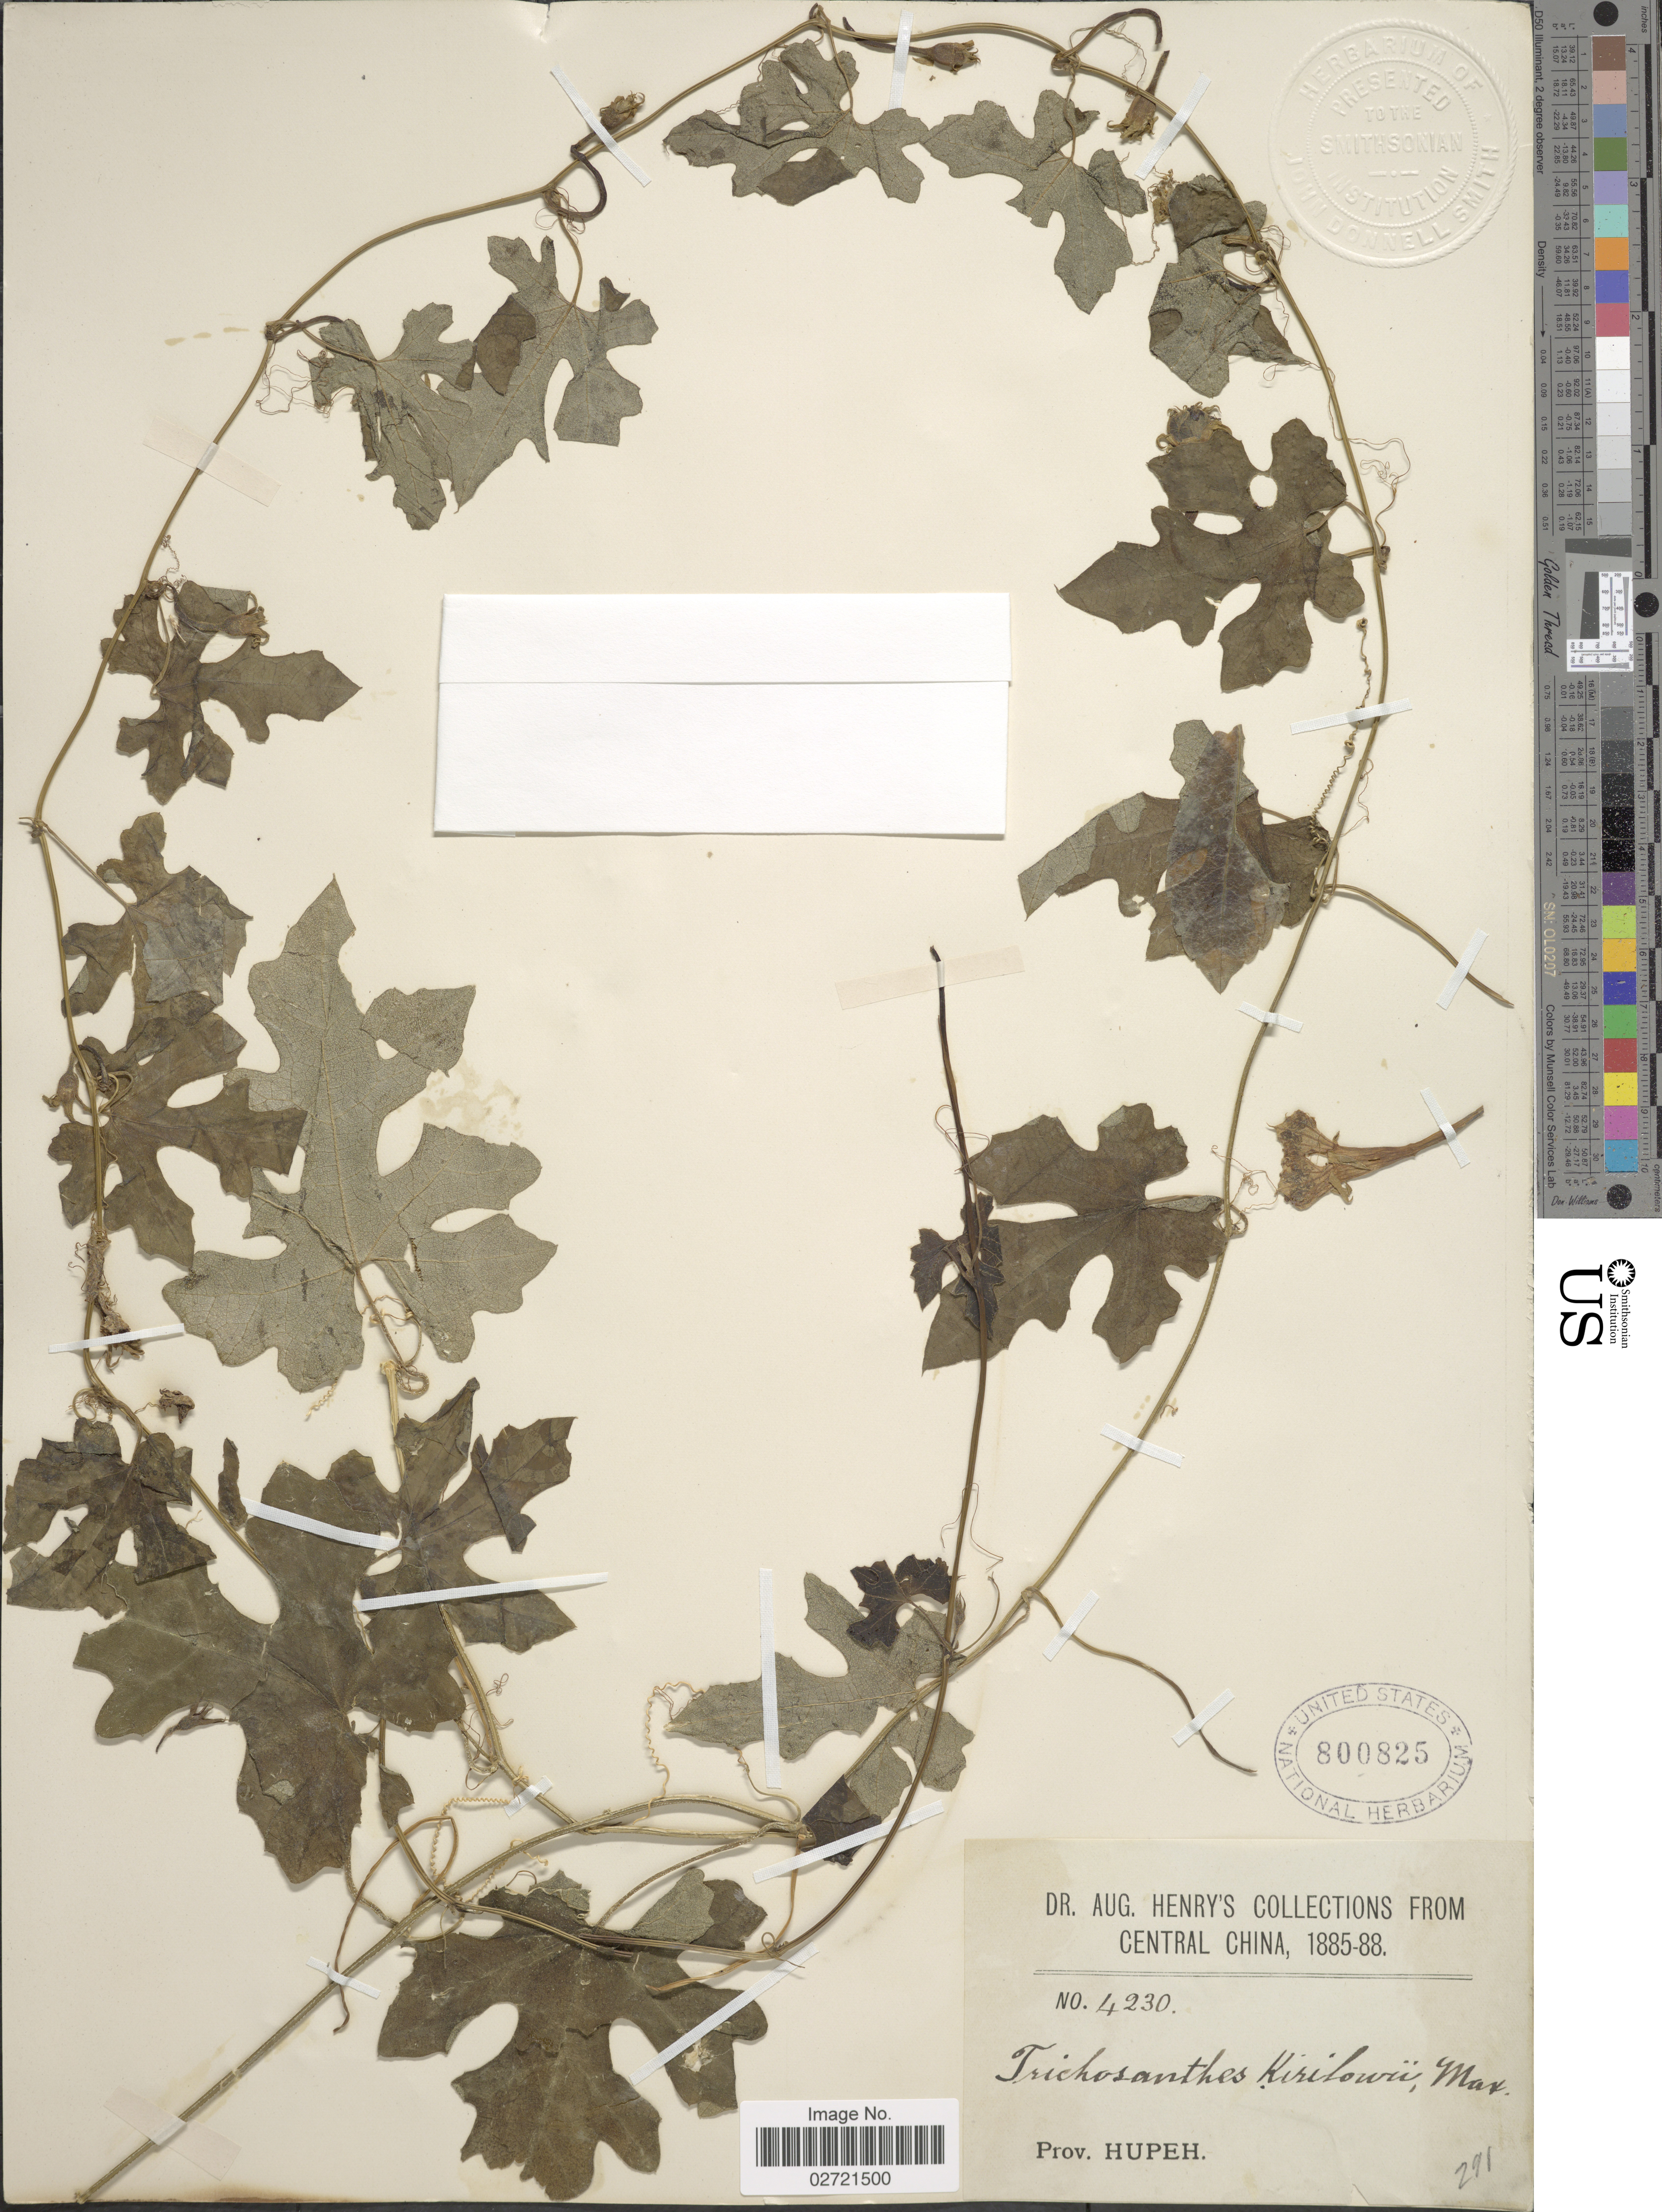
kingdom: Plantae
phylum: Tracheophyta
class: Magnoliopsida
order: Cucurbitales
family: Cucurbitaceae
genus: Trichosanthes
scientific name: Trichosanthes kirilowii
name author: Maxim.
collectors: A. Henry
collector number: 4230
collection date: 1885/1888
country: China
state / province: Hubei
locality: Prov. Hupeh, Central China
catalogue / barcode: US 800825